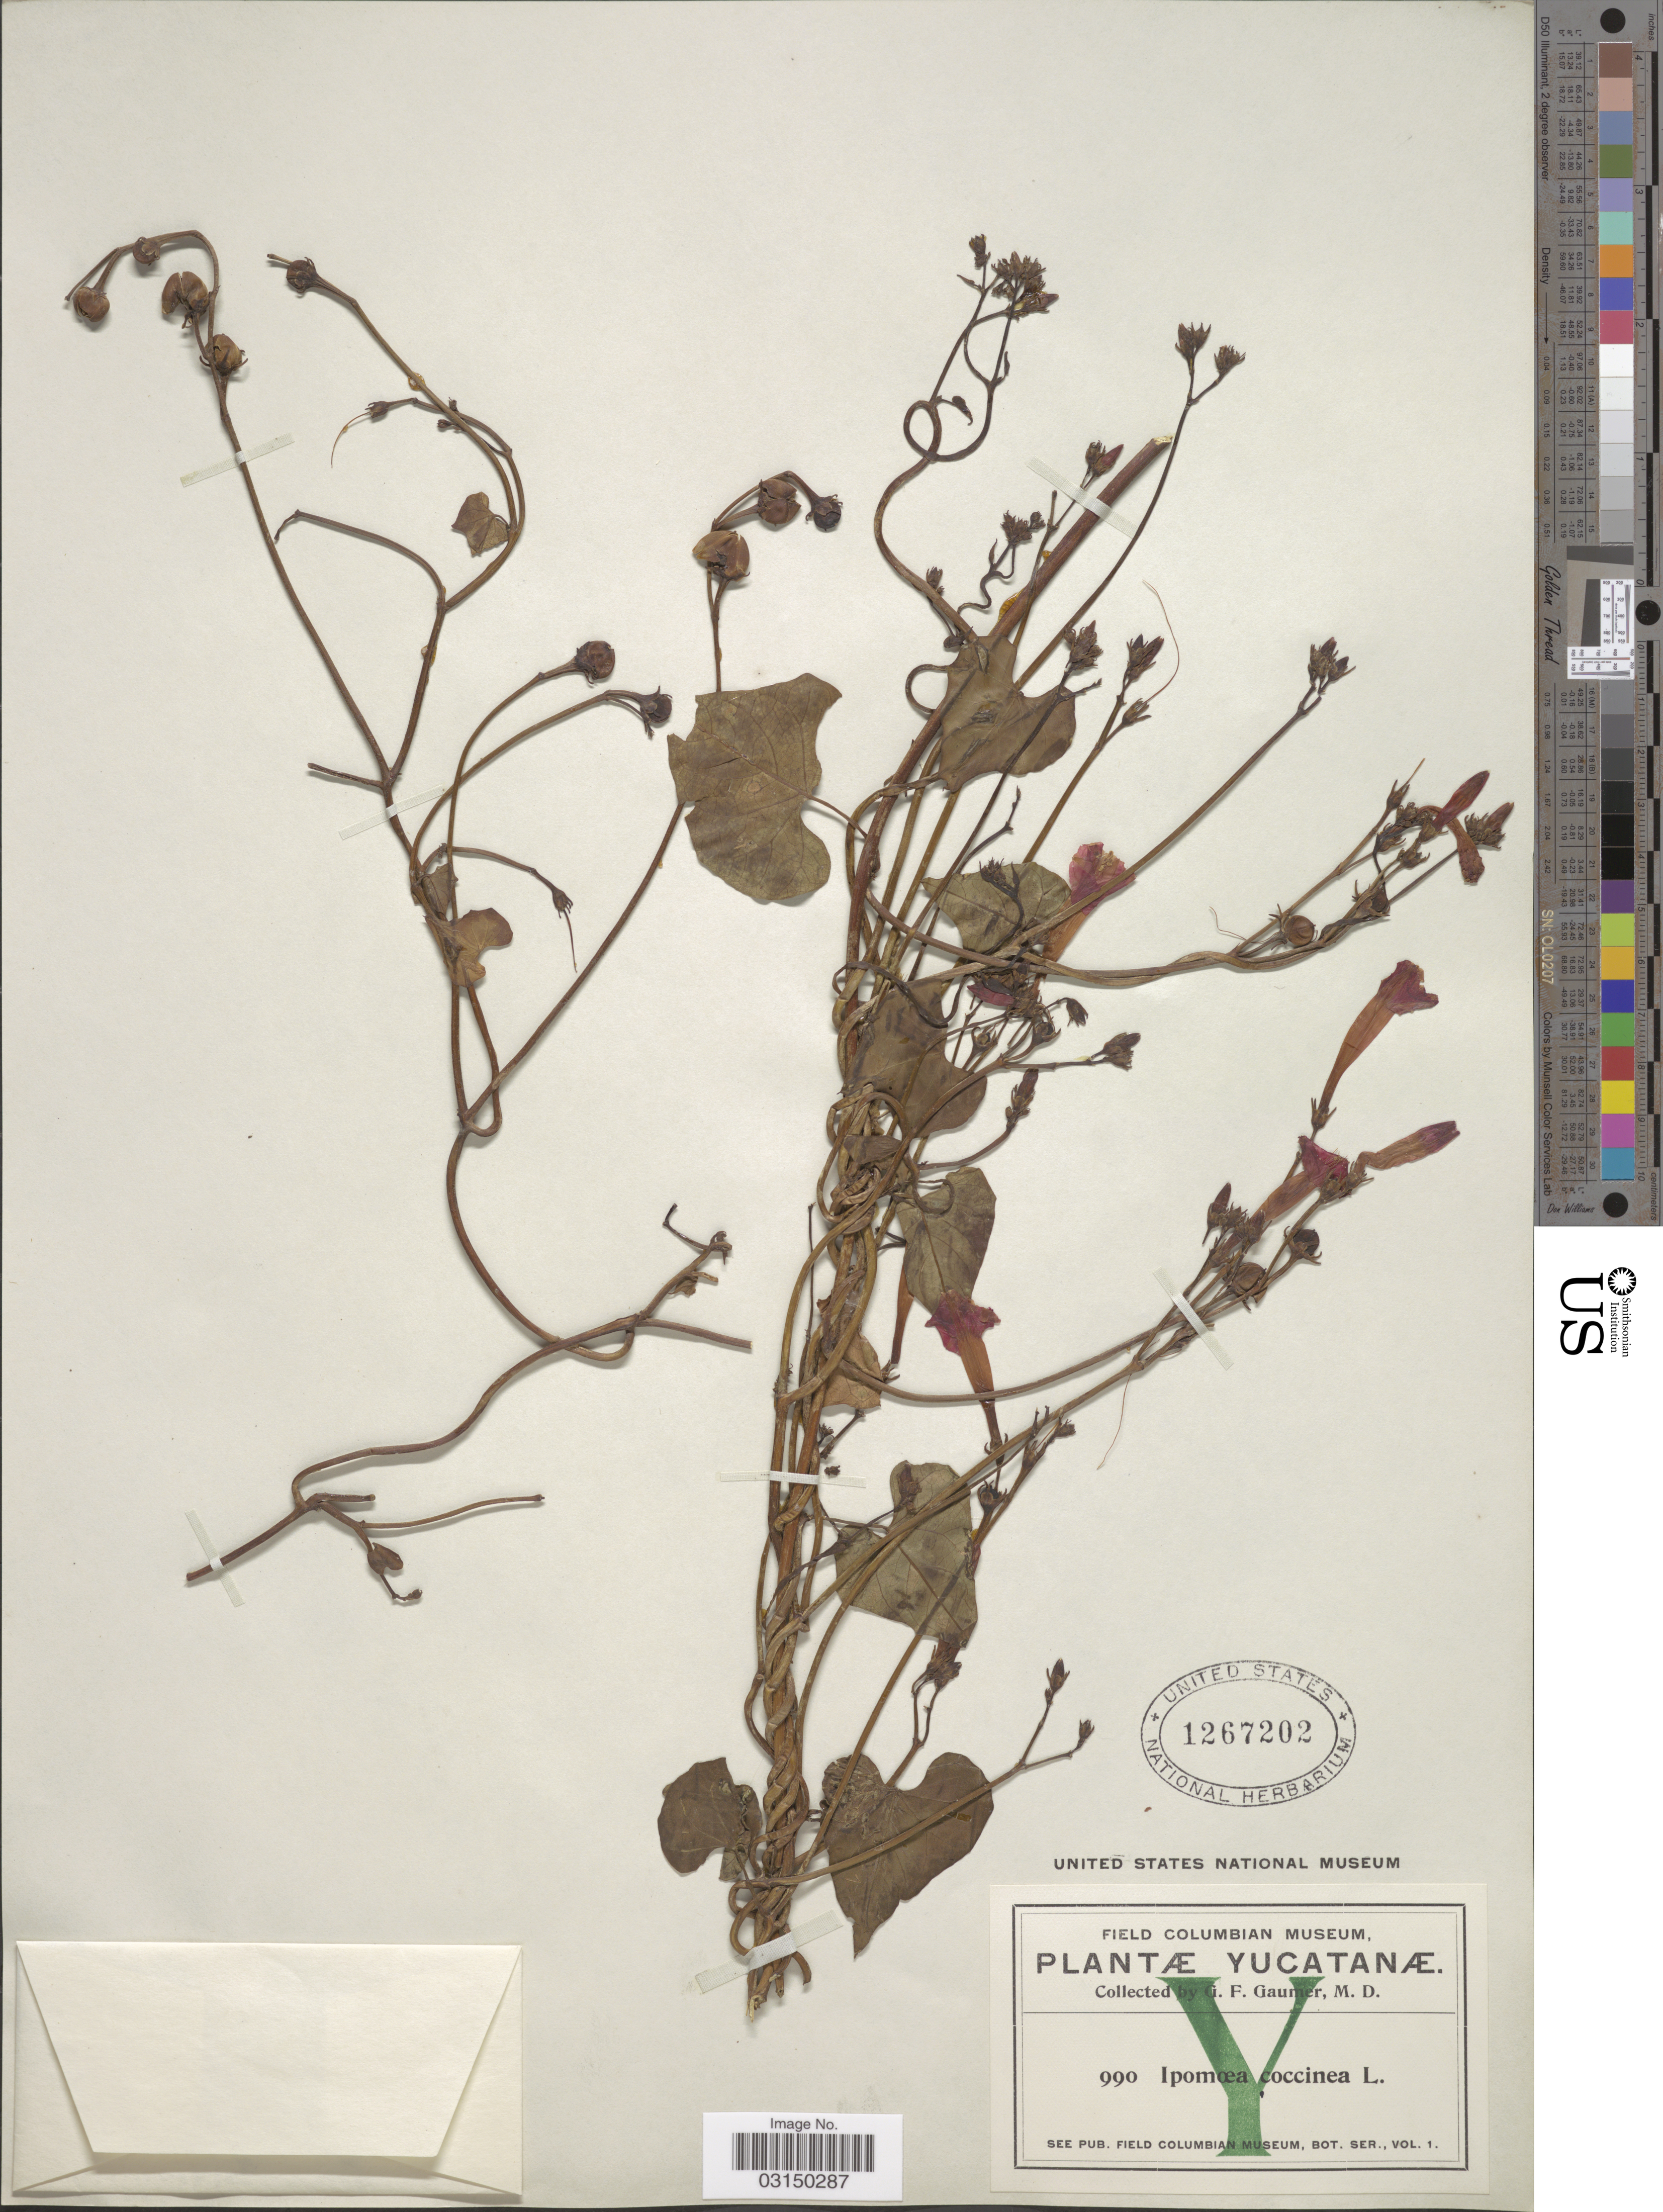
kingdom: Plantae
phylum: Tracheophyta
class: Magnoliopsida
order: Solanales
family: Convolvulaceae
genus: Ipomoea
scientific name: Ipomoea hederifolia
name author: L.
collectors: G. F. Gaumer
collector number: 990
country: Mexico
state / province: Yucatán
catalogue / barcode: US 1267202